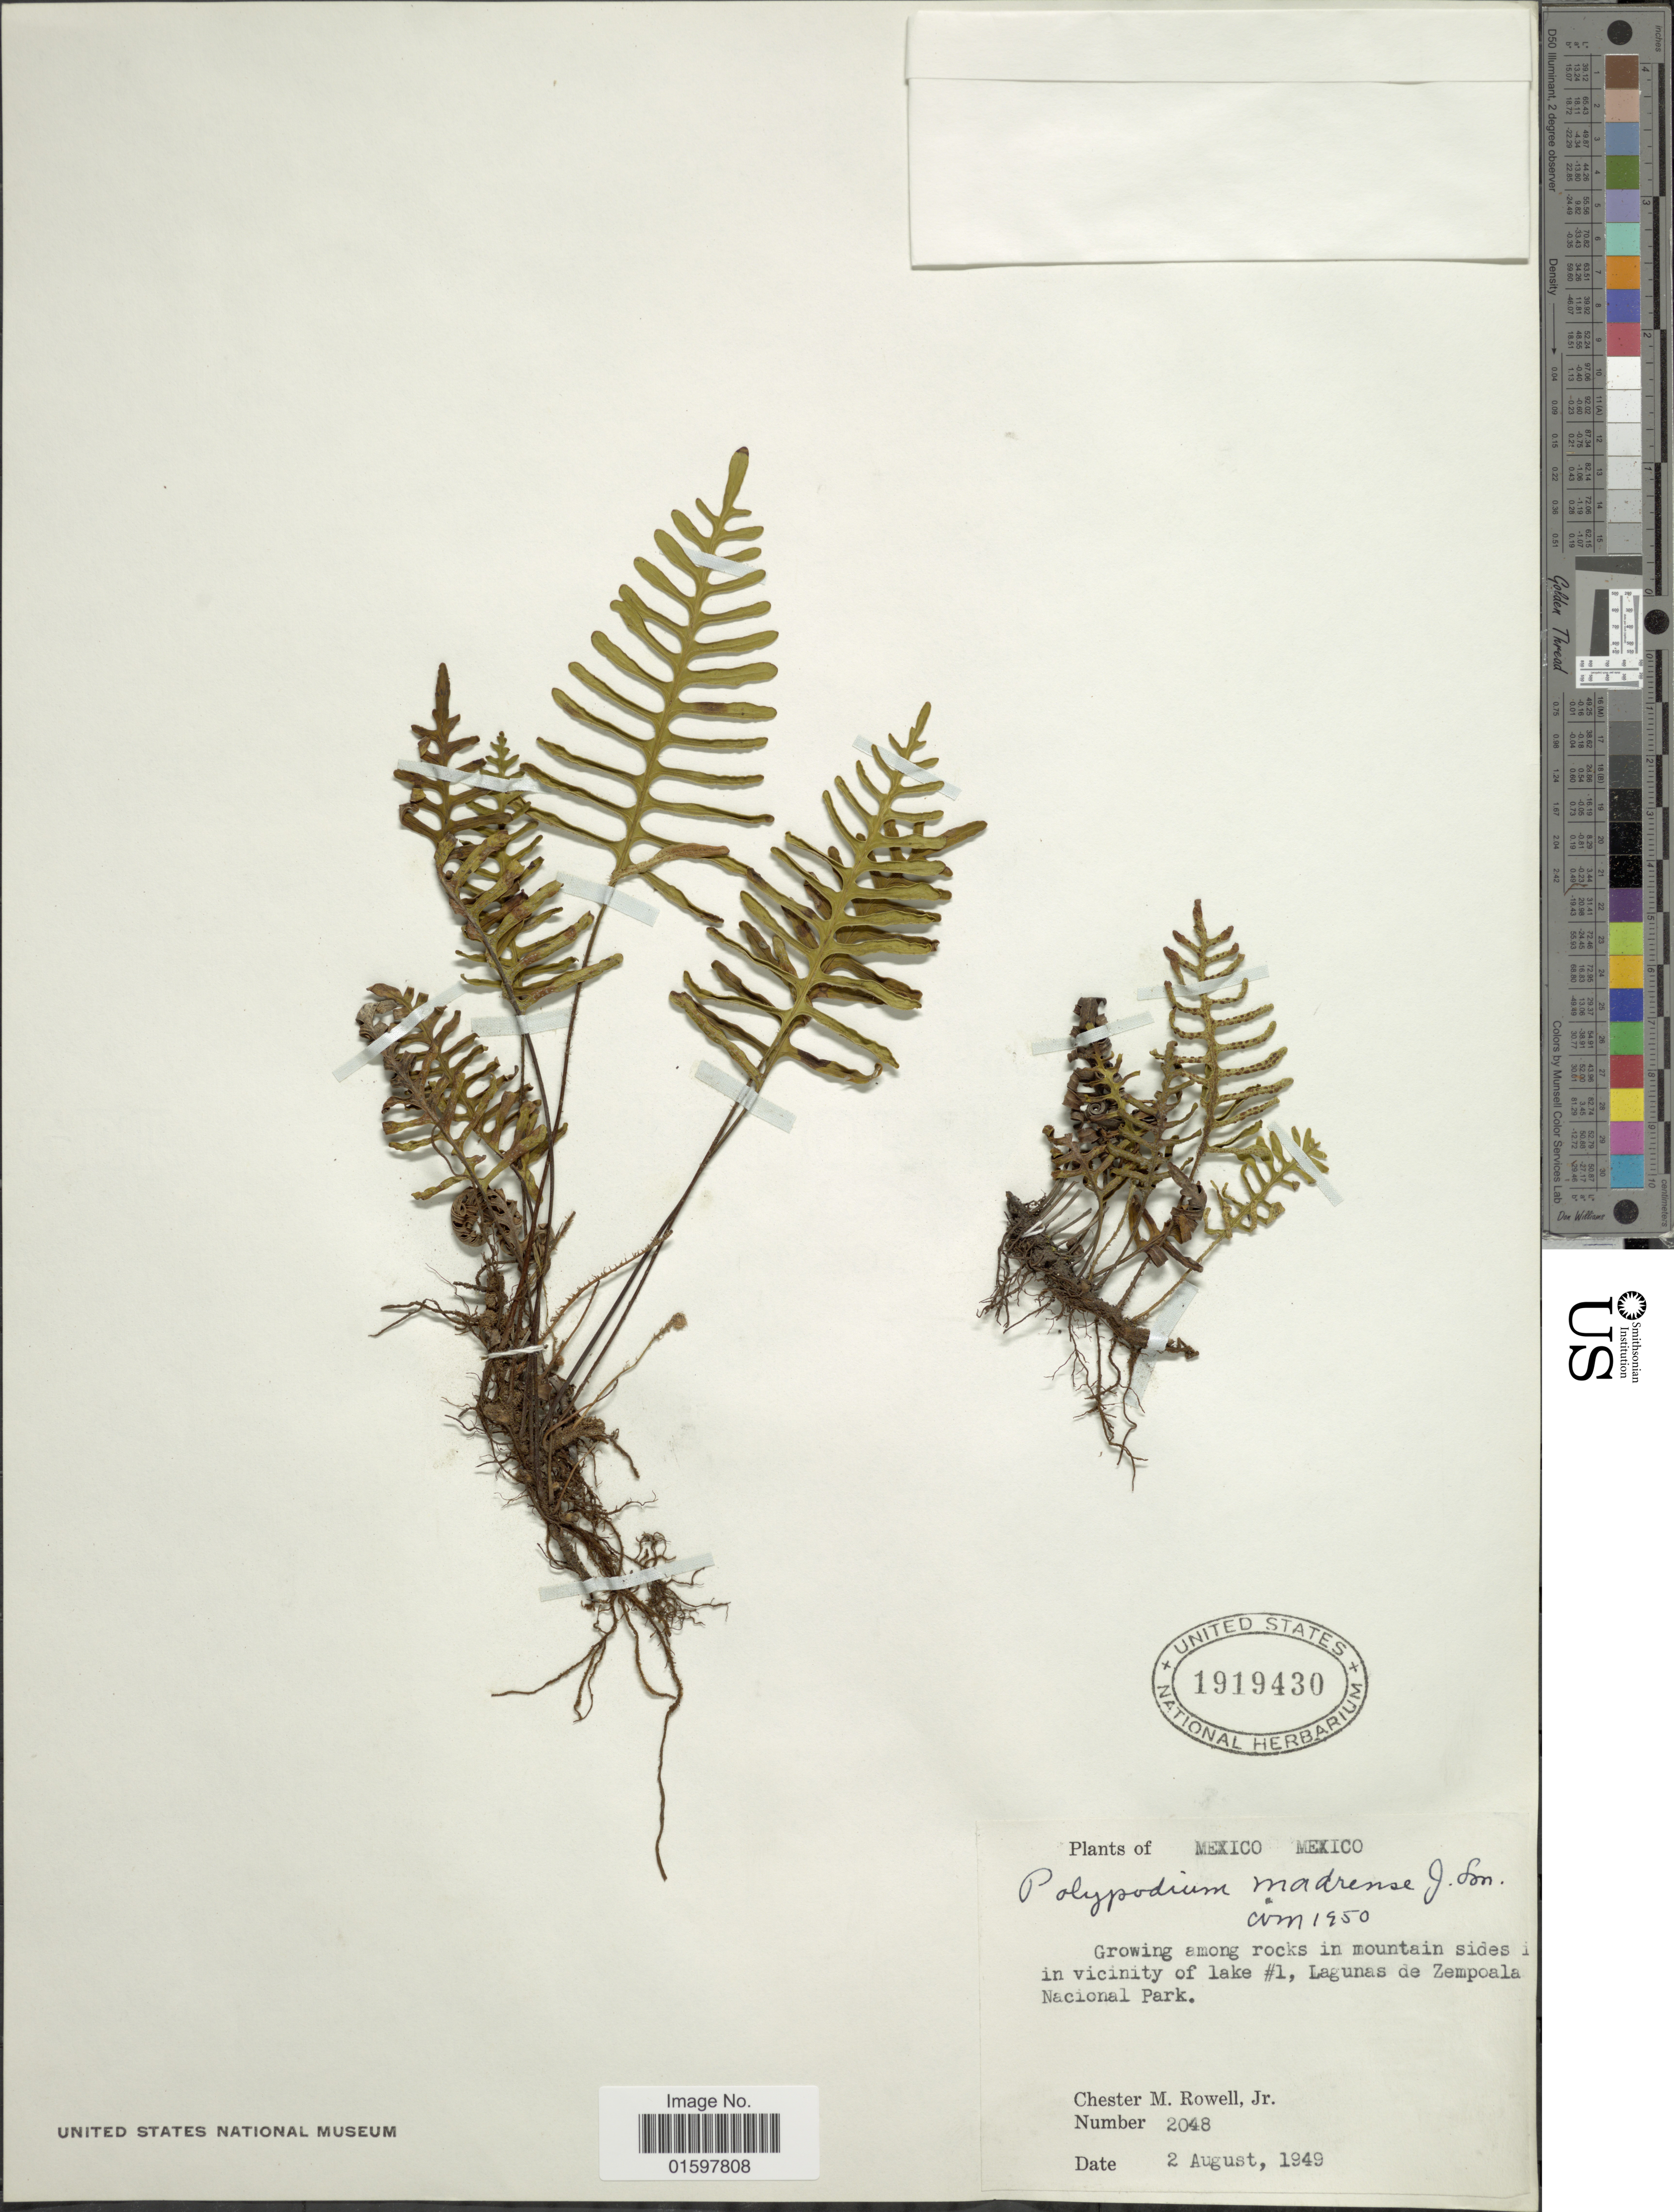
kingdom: Plantae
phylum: Tracheophyta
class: Polypodiopsida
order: Polypodiales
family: Polypodiaceae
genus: Pleopeltis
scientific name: Pleopeltis madrense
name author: (J. Sm.) A.R. Sm. & Tejero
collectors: C. M. Rowell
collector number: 2048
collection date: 1949-08-02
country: Mexico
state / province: México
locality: Among rocks in mountain sides in vicinity of lake #1, Lagunas de Zempoala National Park.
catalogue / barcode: US 1919430